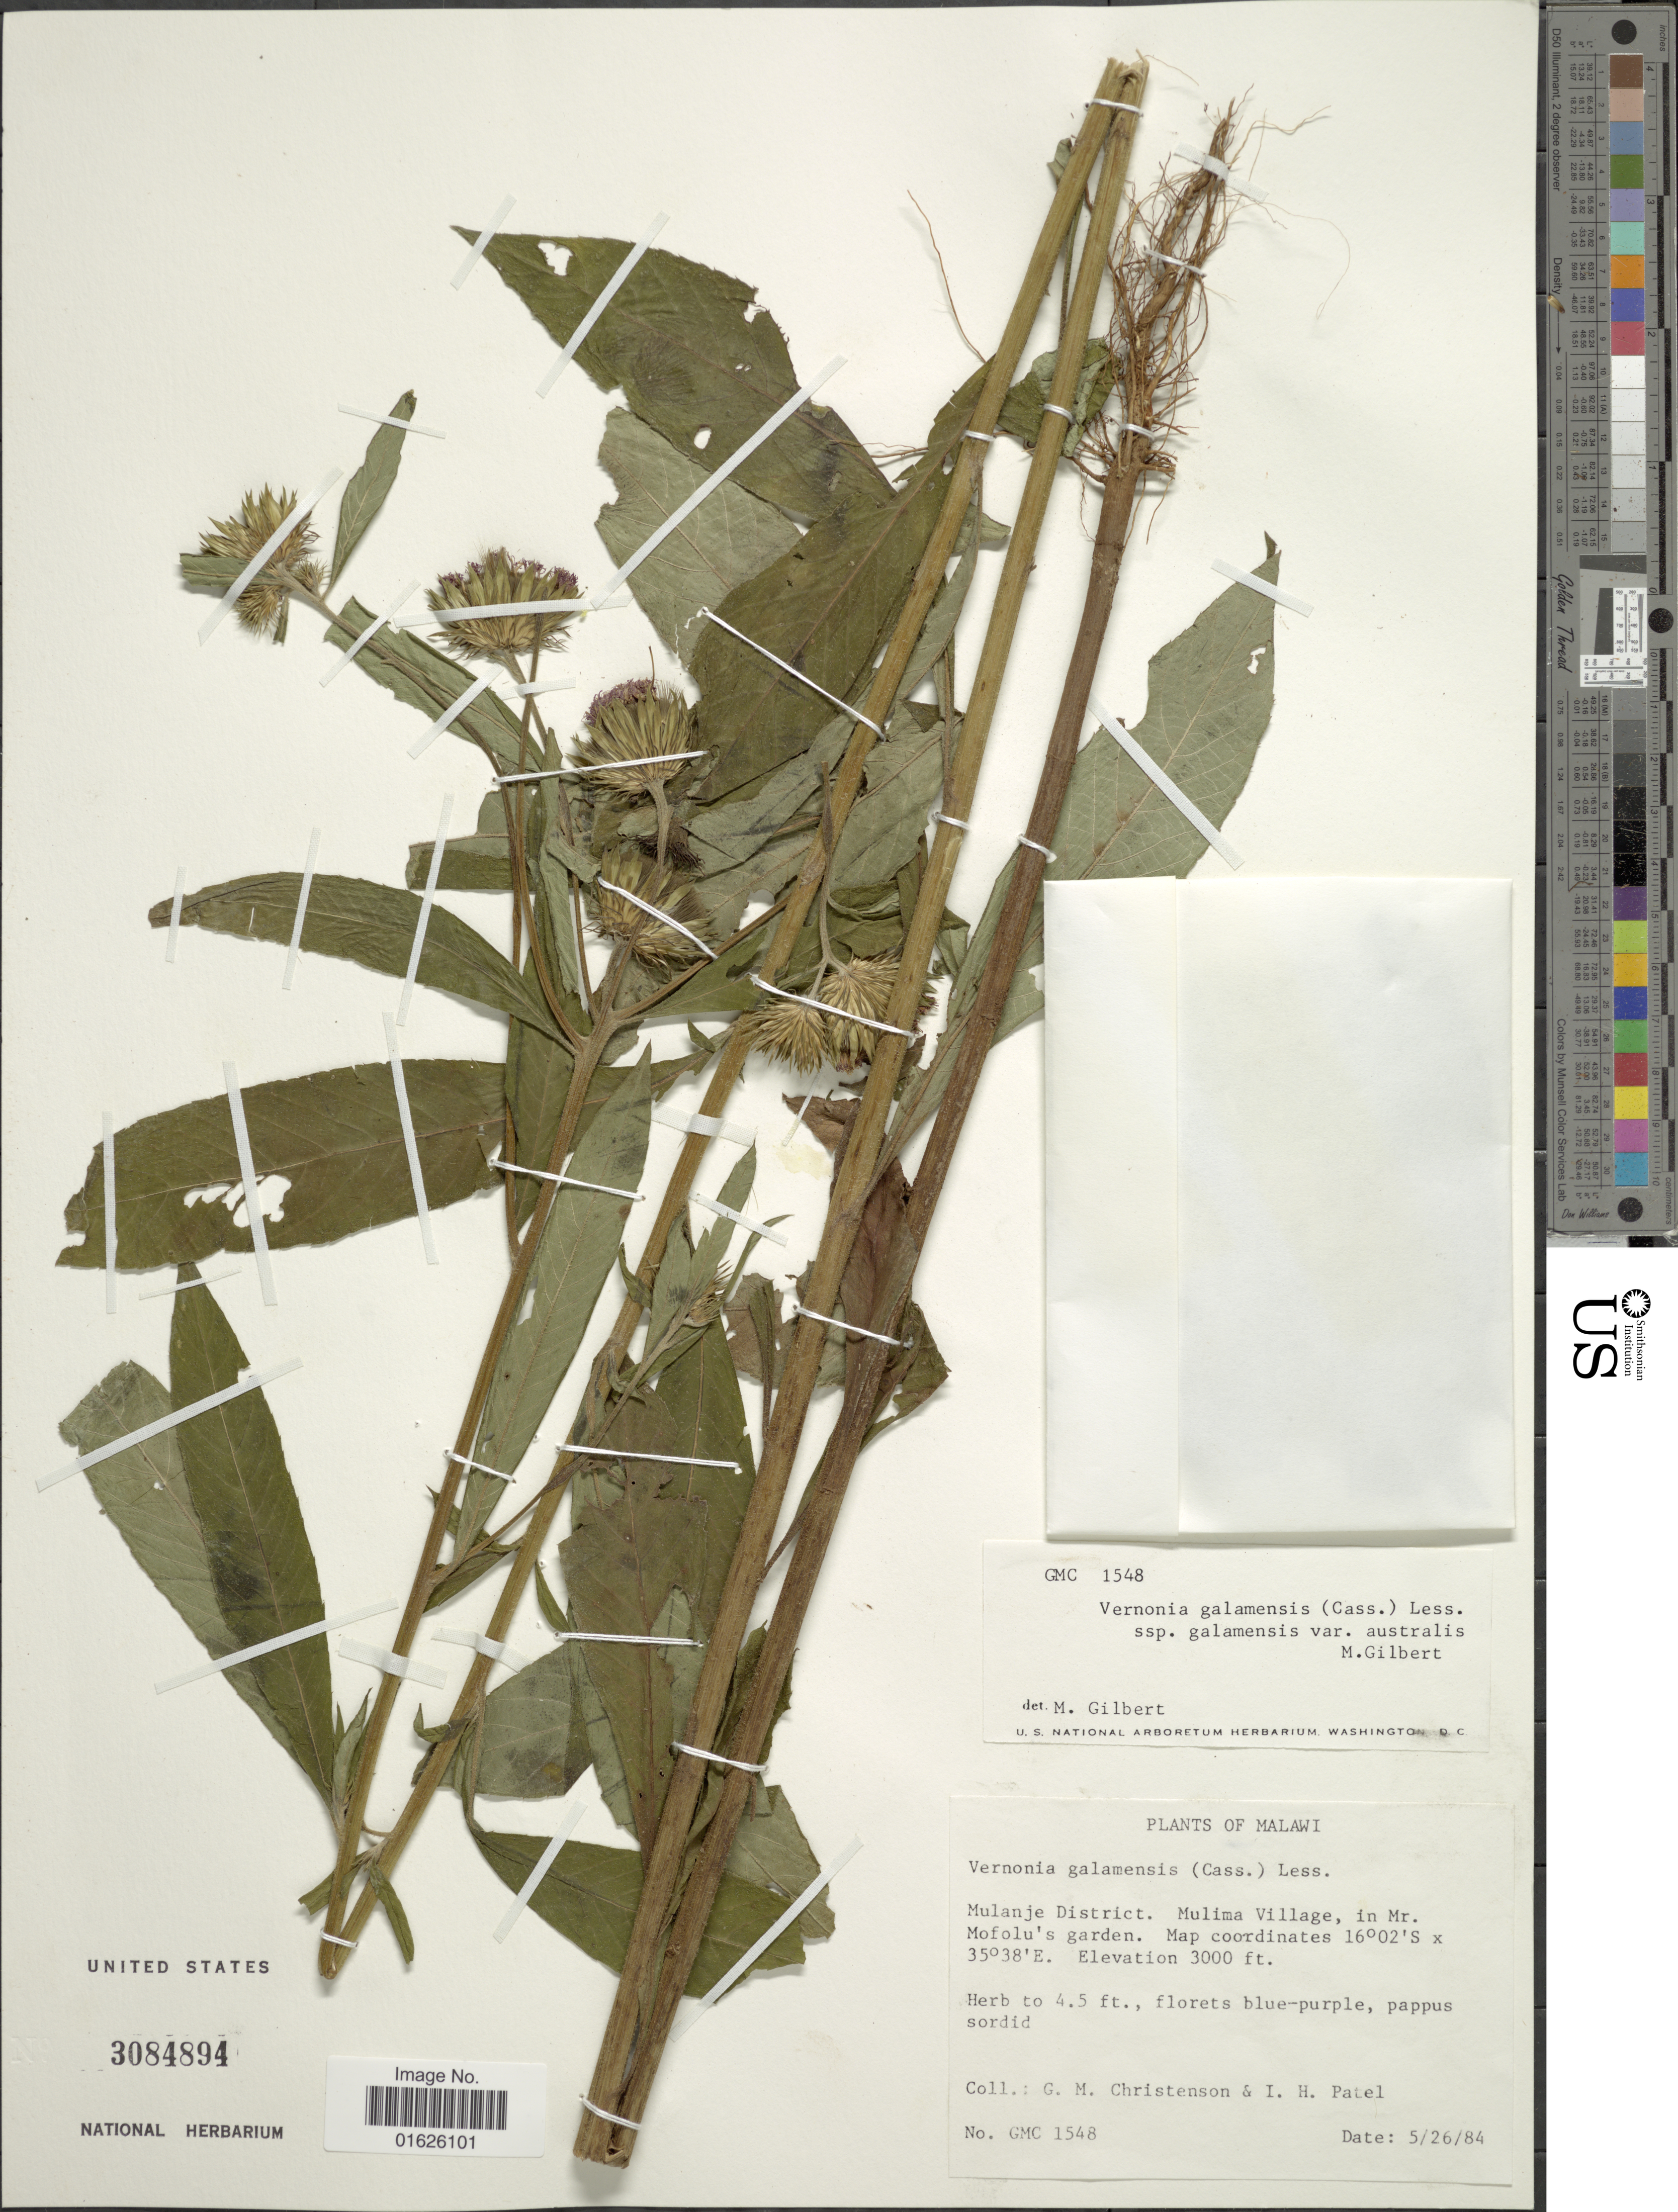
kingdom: Plantae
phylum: Tracheophyta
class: Magnoliopsida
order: Asterales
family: Asteraceae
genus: Centrapalus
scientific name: Centrapalus pauciflorus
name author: (Willd.) H. Rob.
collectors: G. Christenson & I. Patel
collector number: GMC 1548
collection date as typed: Transcribed d/m/y: 26/5/84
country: Malawi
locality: Mulanje District, Mulima Village, in Mr. Mofulu 's garden.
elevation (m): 914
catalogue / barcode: US 3084894